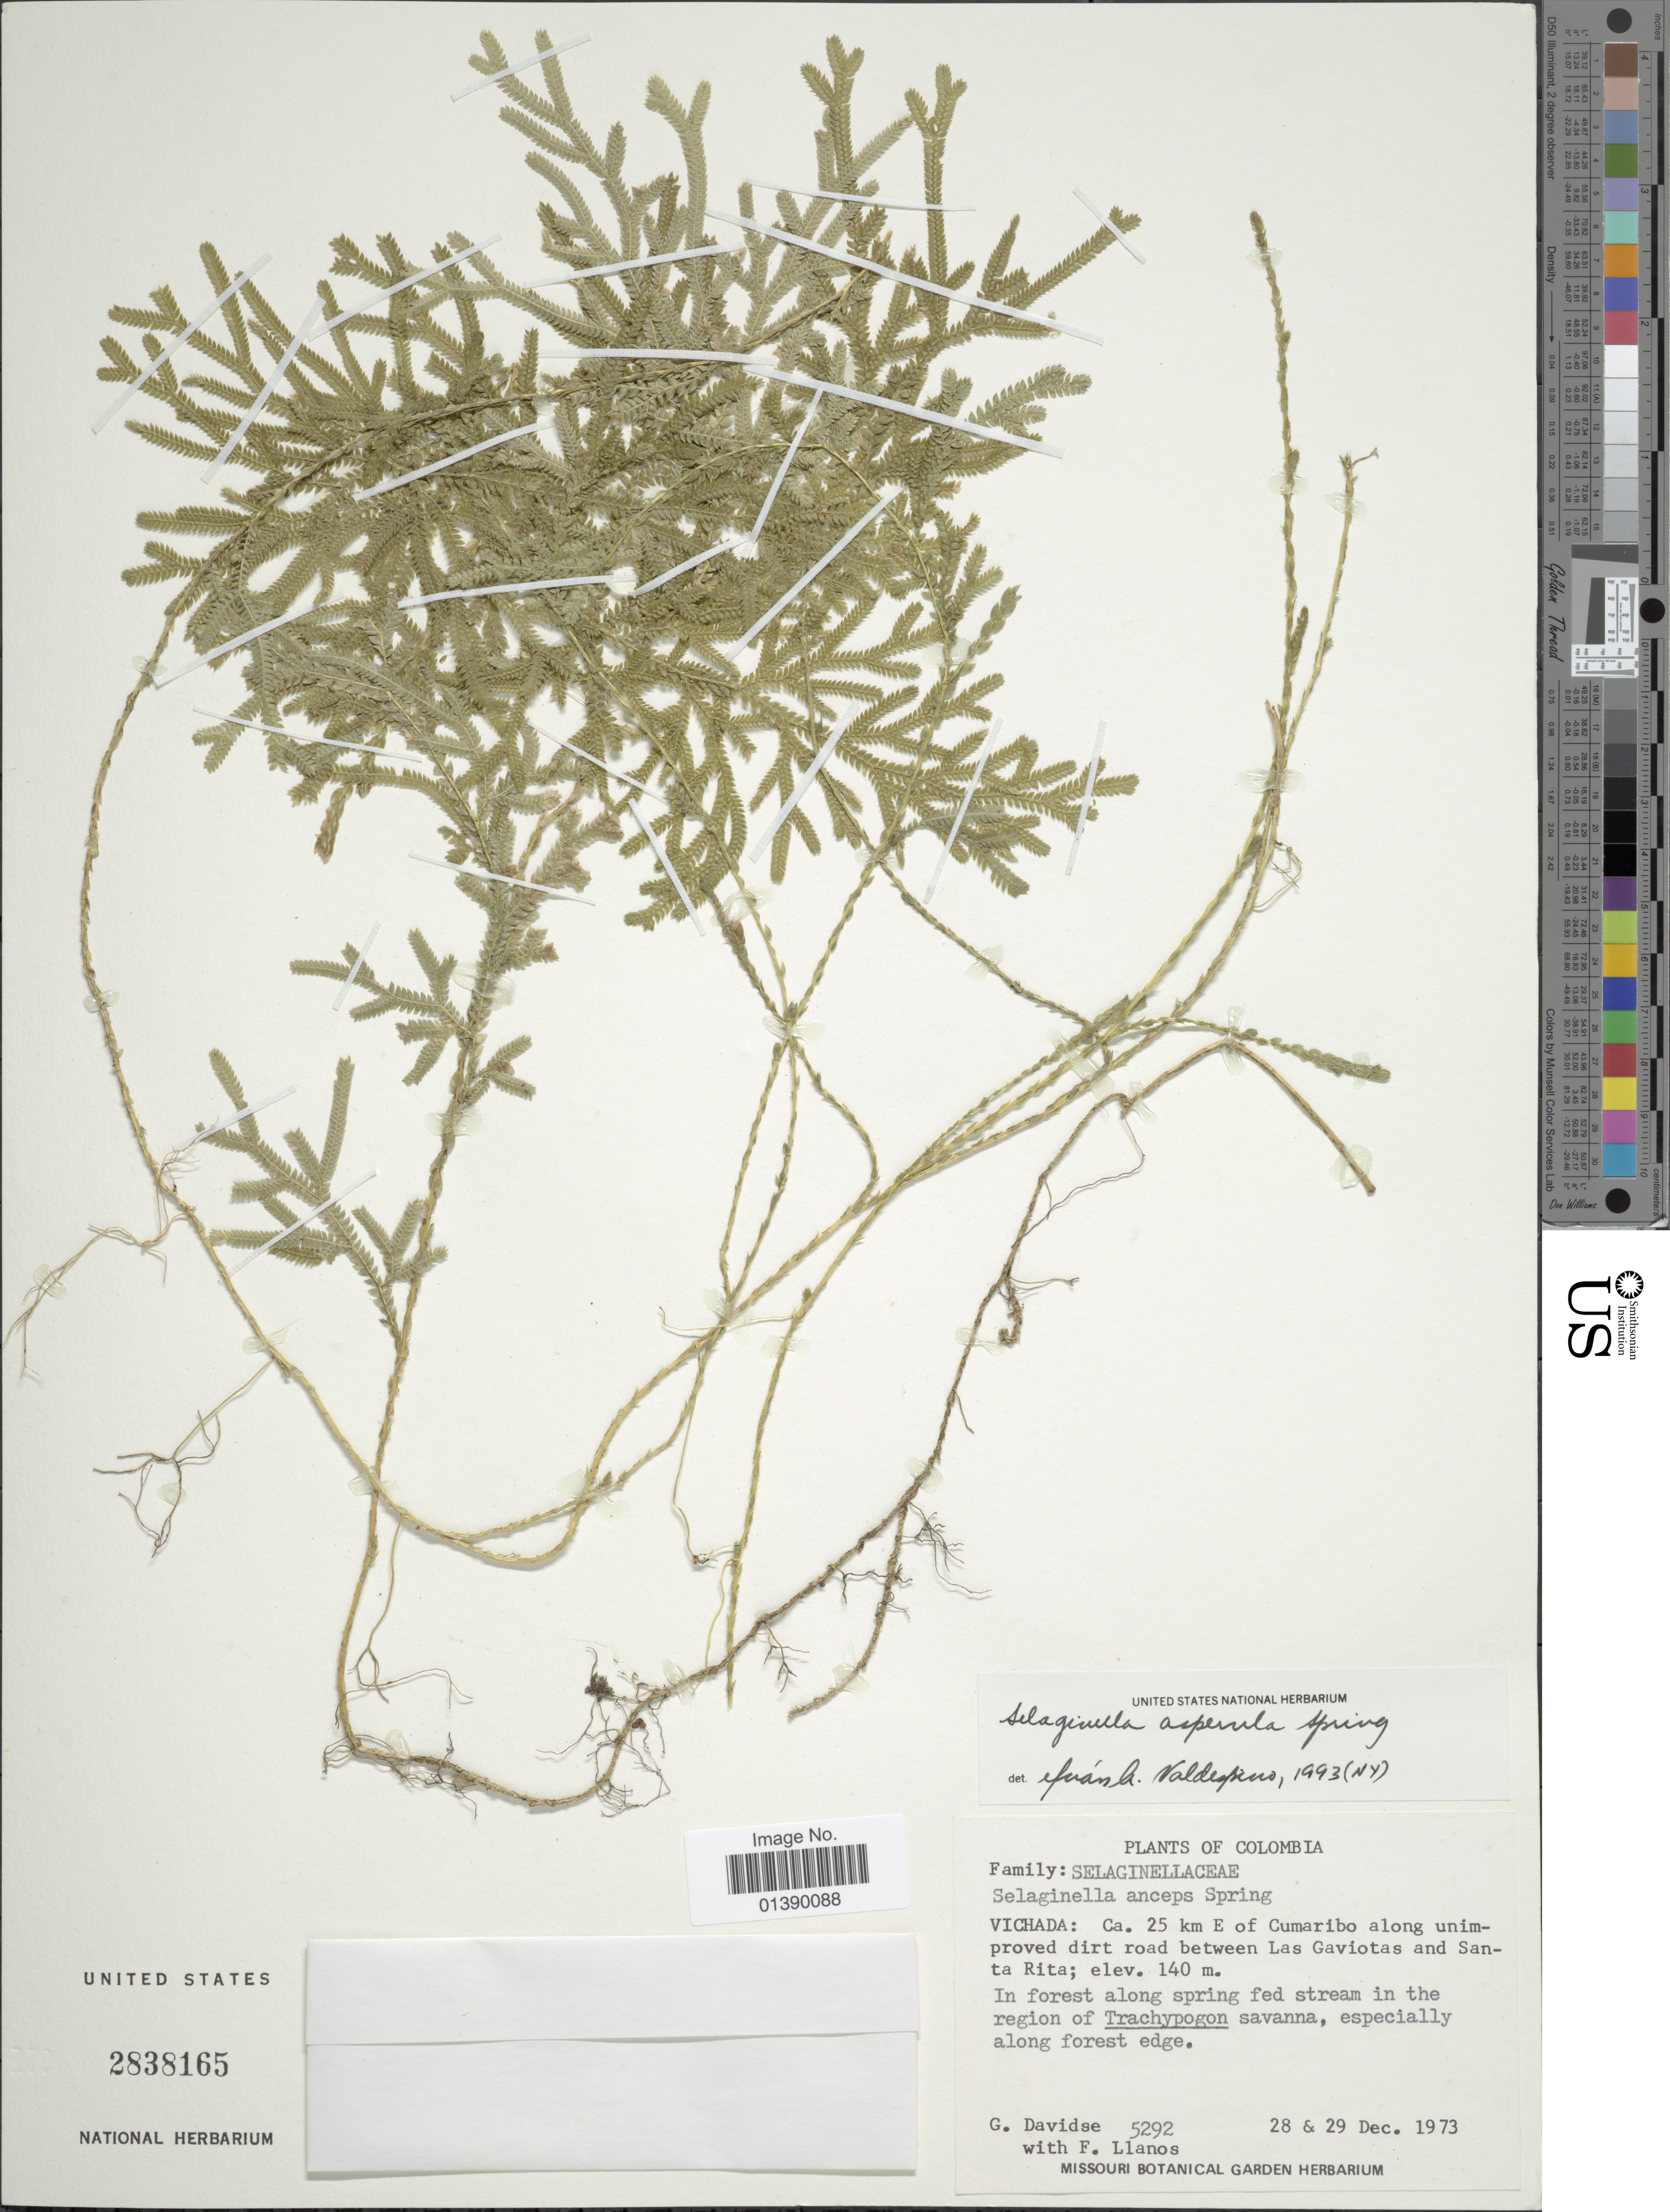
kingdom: Plantae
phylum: Tracheophyta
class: Lycopodiopsida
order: Selaginellales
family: Selaginellaceae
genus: Selaginella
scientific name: Selaginella asperula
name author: Spring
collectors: G. Davidse & F. Llanos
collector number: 5292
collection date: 1973-12-28/1973-12-29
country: Colombia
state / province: Vichada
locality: Ca. 25 km E of Cumaribo along unimproved dirt road between Laas Gaviotas and Santa Rita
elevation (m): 140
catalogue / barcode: US 2838165